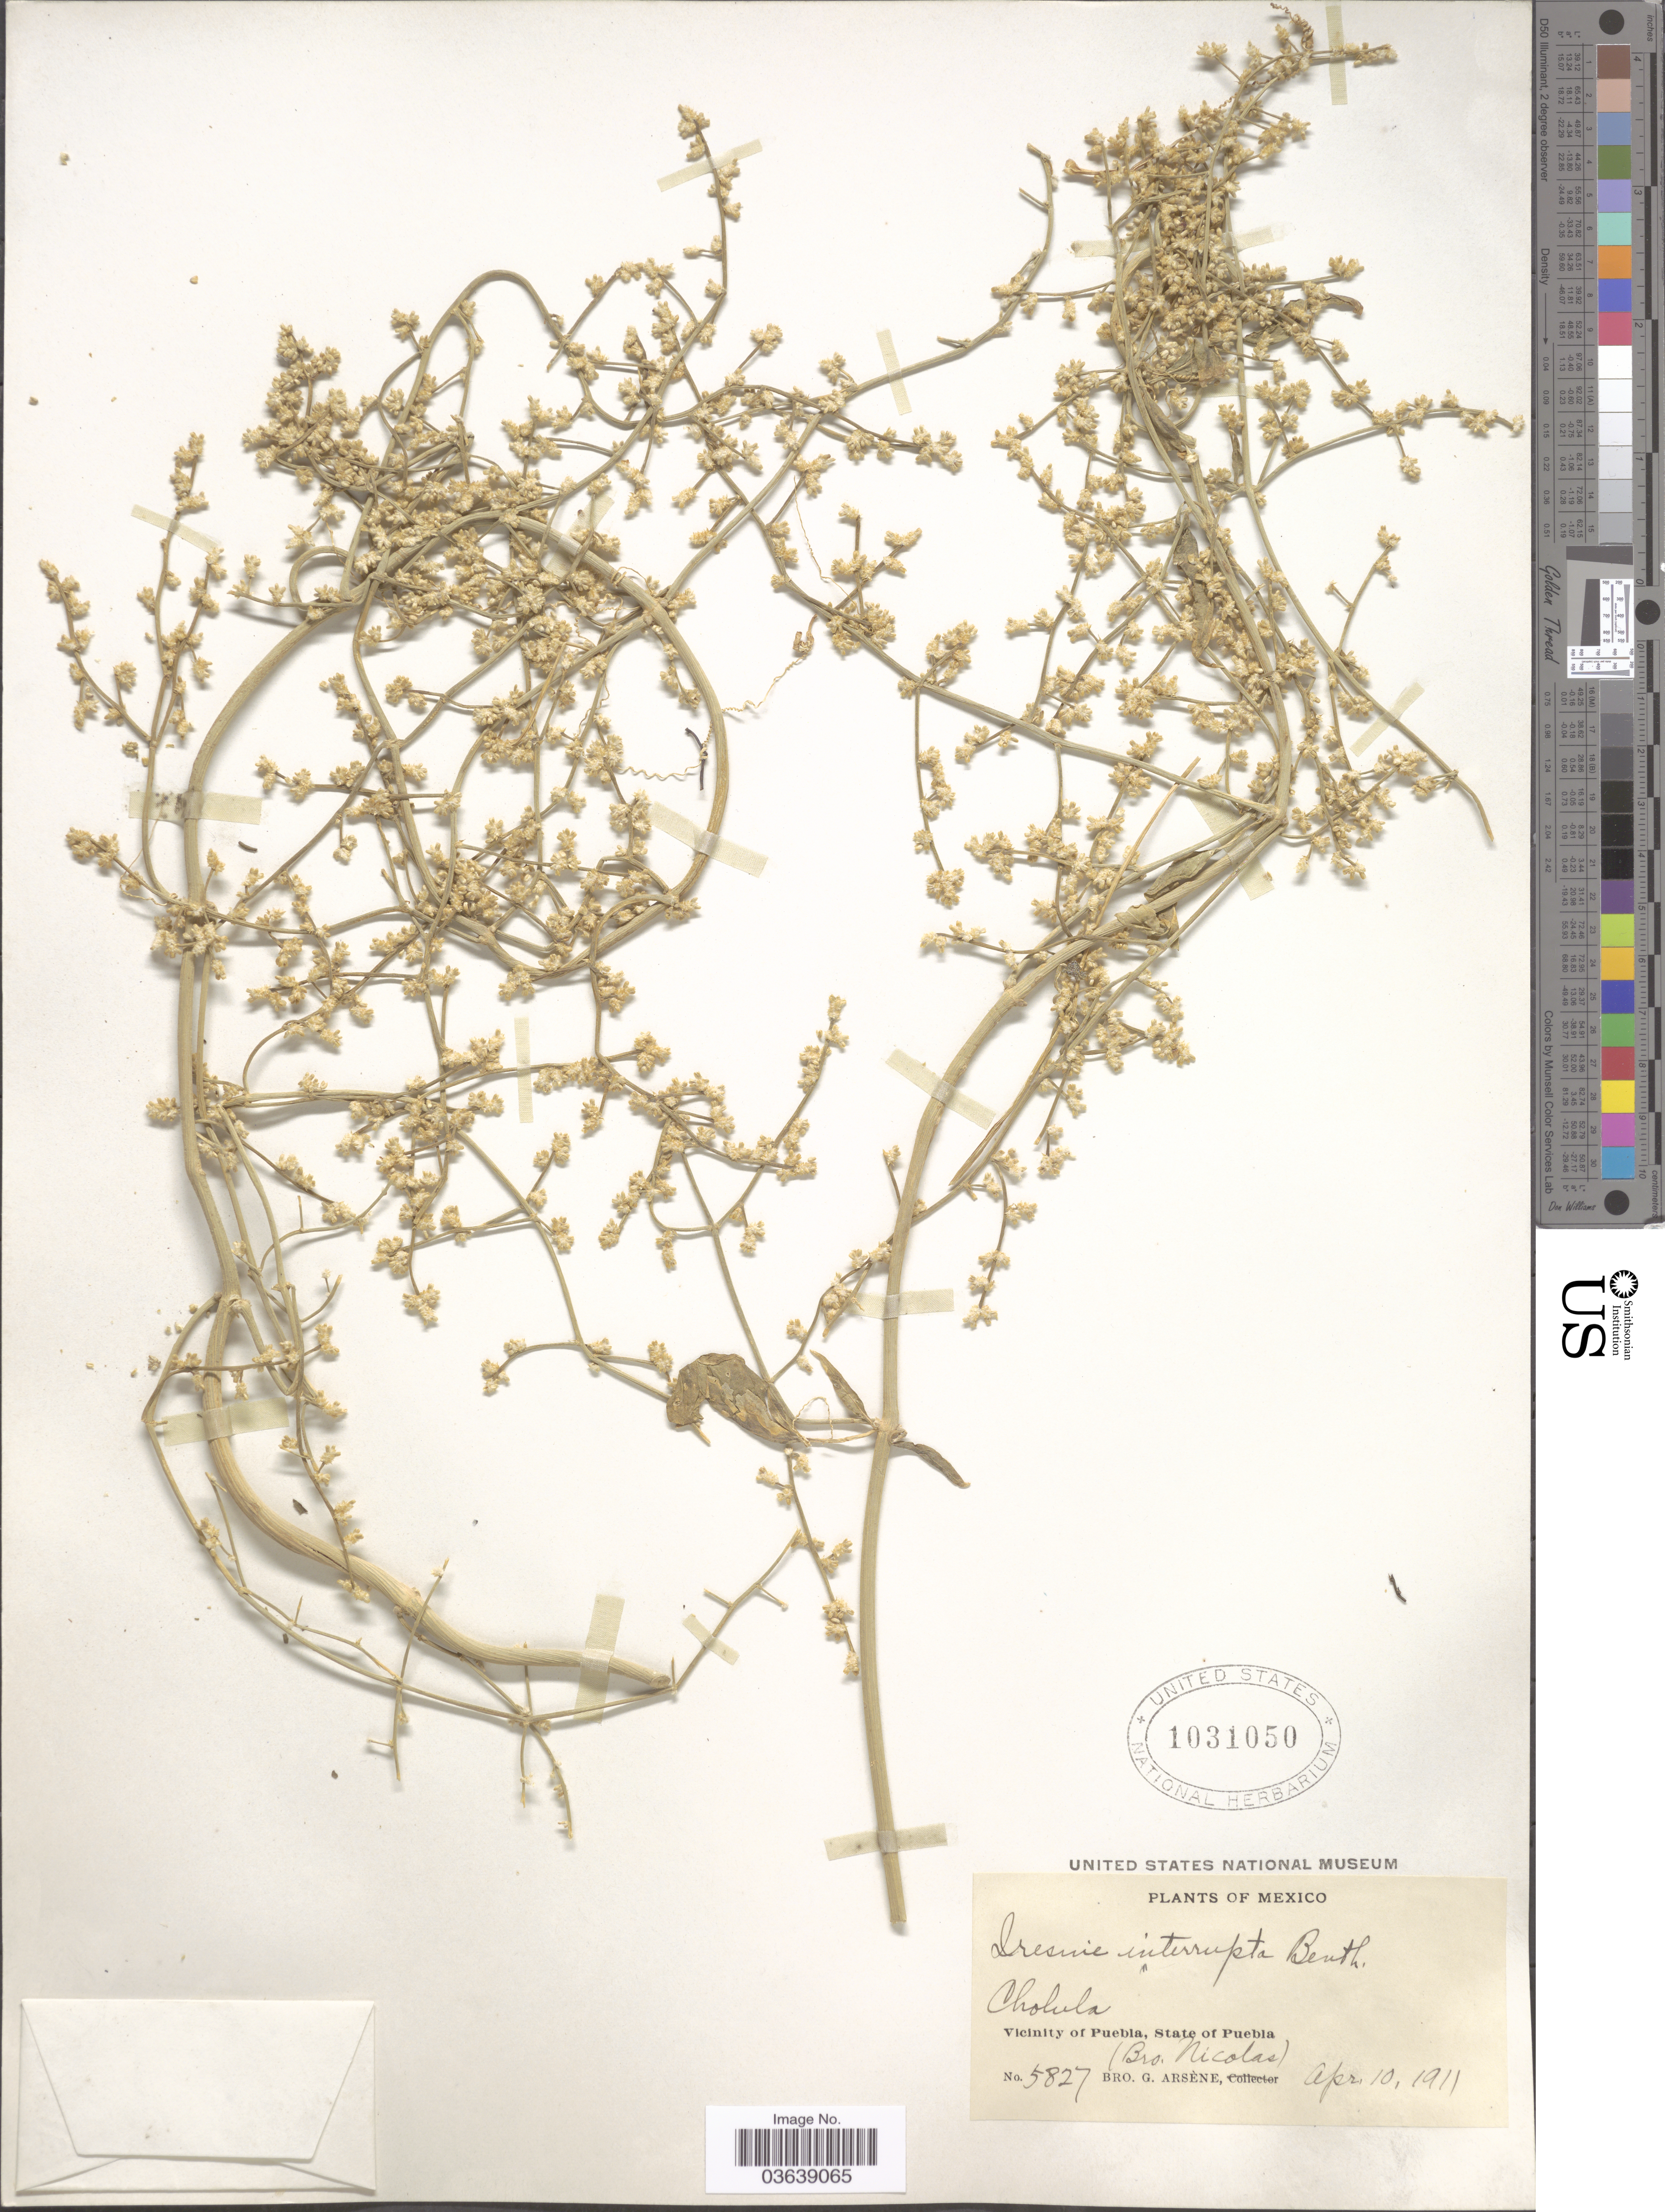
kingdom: Plantae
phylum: Tracheophyta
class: Magnoliopsida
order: Caryophyllales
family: Amaranthaceae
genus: Iresine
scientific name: Iresine interrupta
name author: Benth.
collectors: Bro. G. Arsène & Bro. Nicolas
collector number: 5827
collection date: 1911-04-10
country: Mexico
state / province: Puebla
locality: Cholula. Vicinity of Puebla.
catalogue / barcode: US 1031050